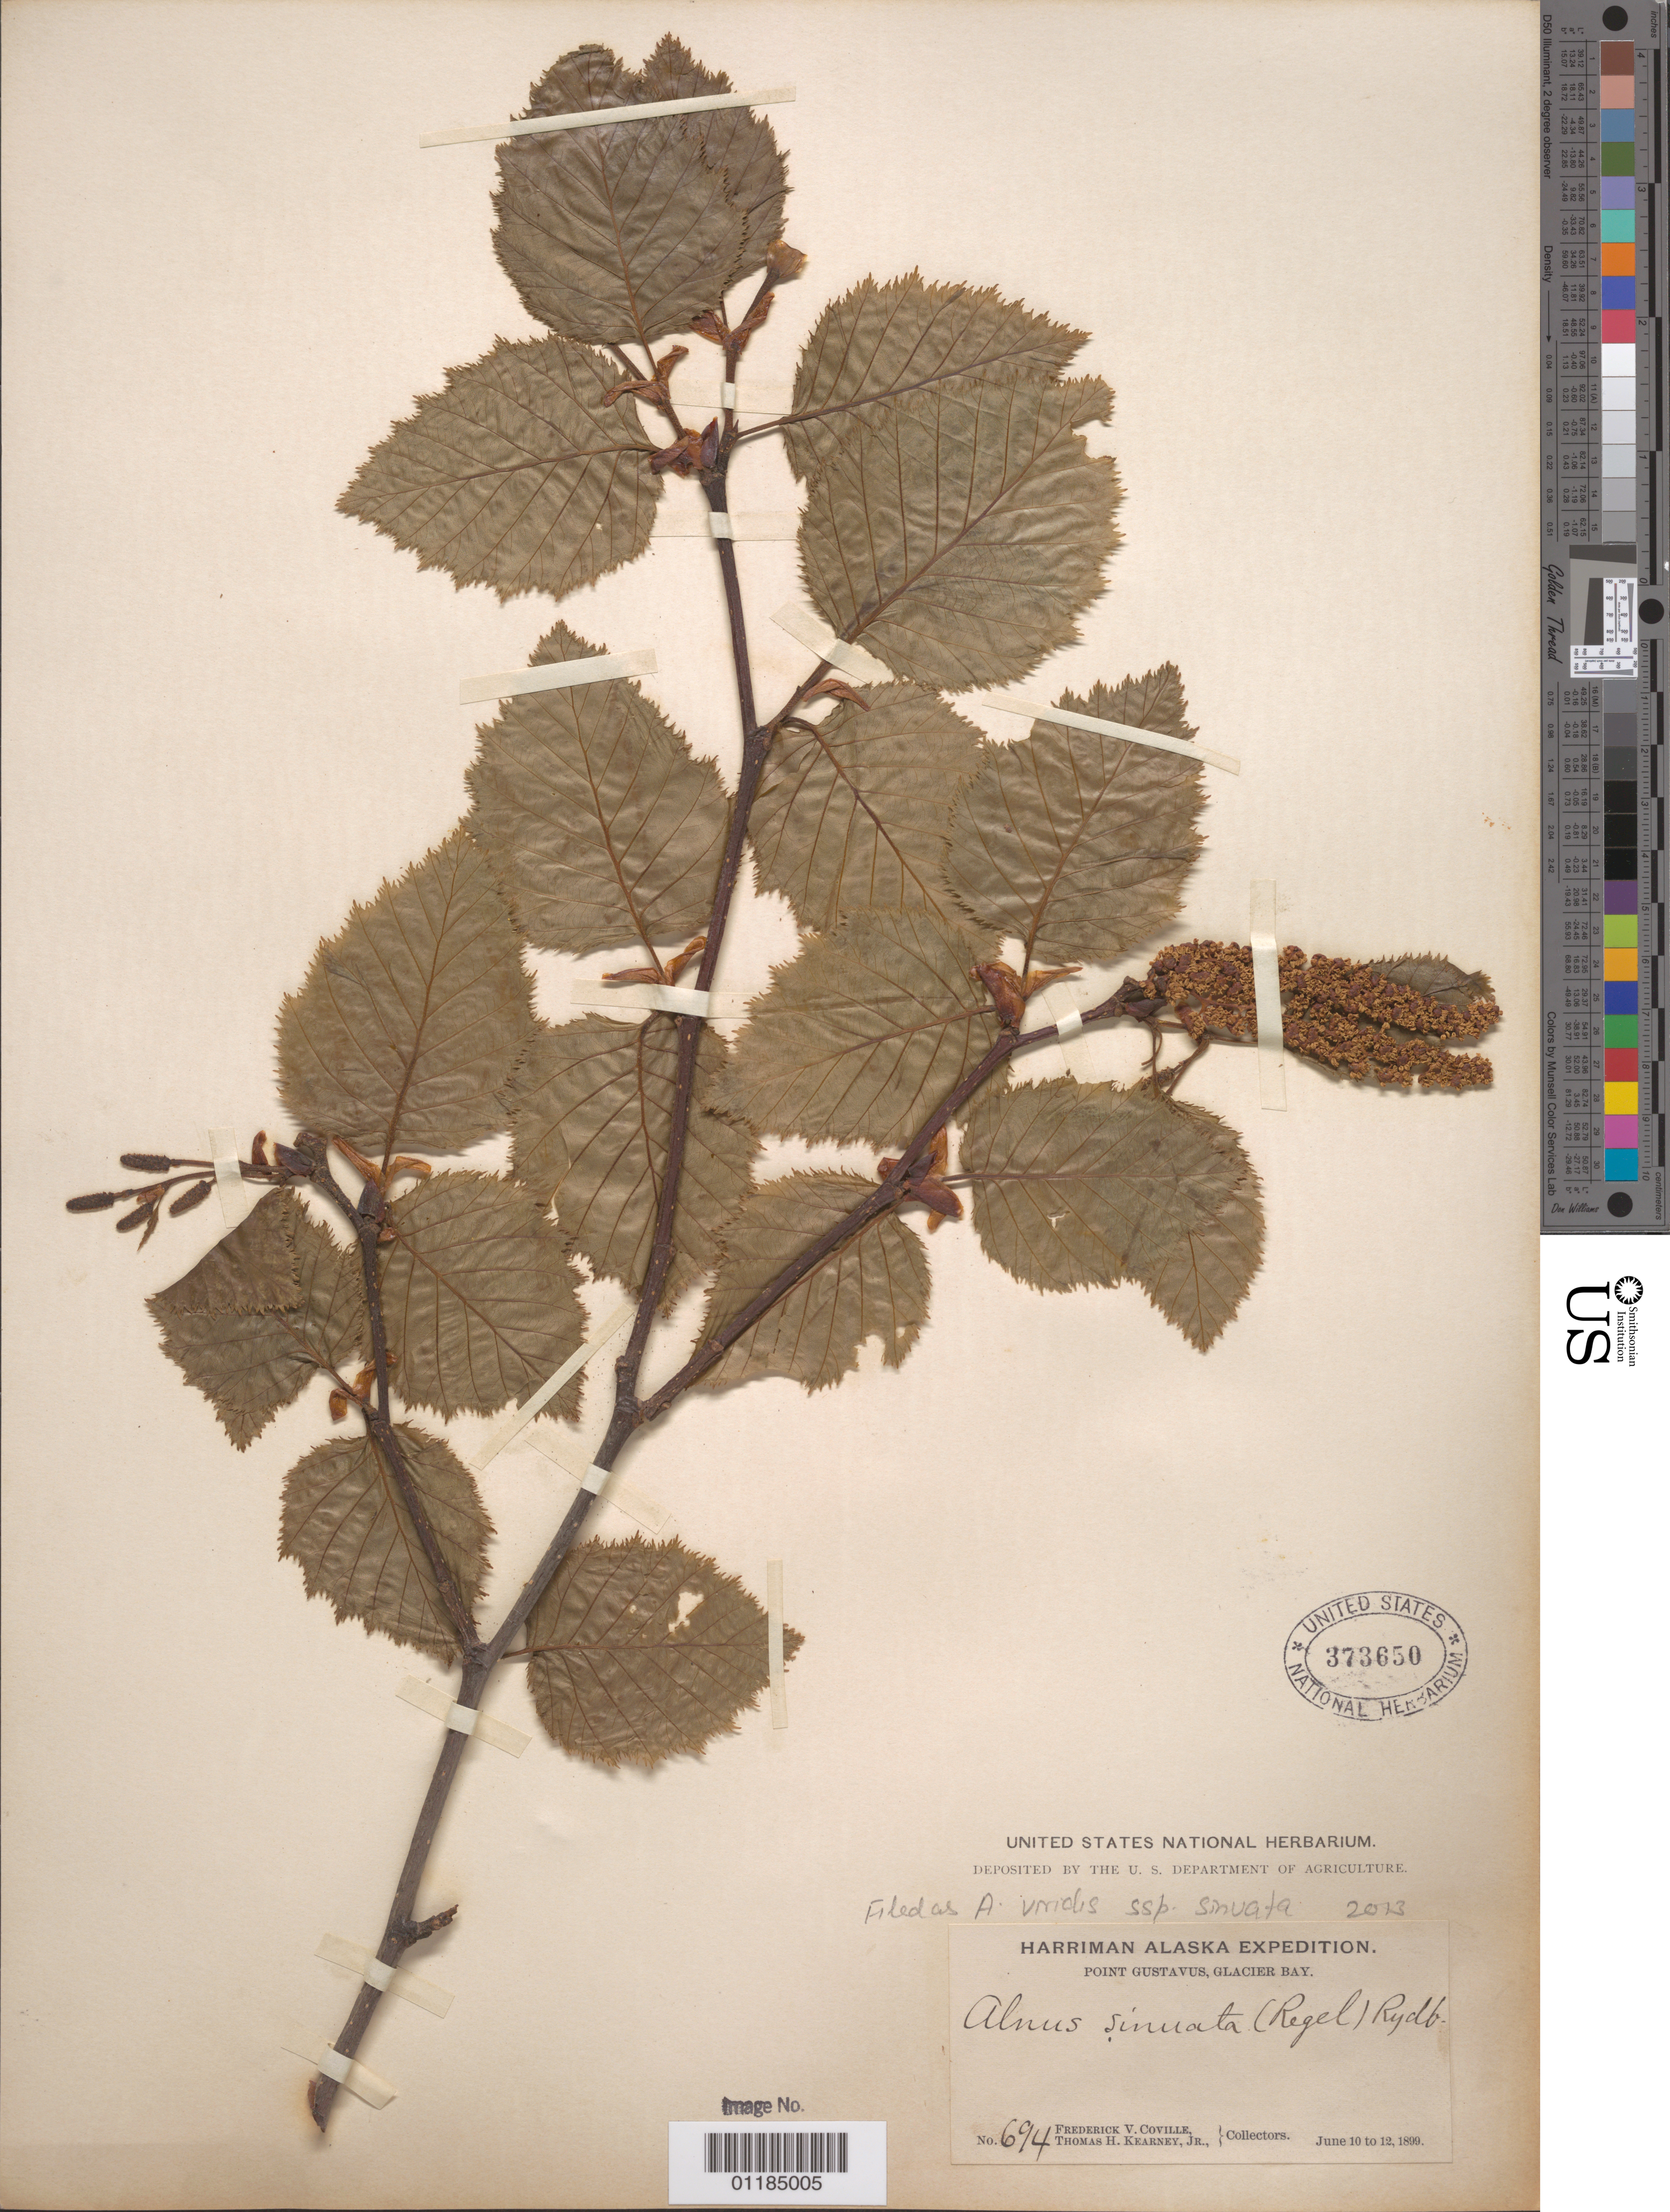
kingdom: Plantae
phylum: Tracheophyta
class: Magnoliopsida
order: Fagales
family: Betulaceae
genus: Alnus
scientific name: Alnus viridis subsp. sinuata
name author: Regel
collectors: F. V. Coville & T. H. Kearney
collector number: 694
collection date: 1899-06-10/1899-06-12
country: United States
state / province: Alaska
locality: Point Gustavus, Glacier Bay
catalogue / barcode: US 373650